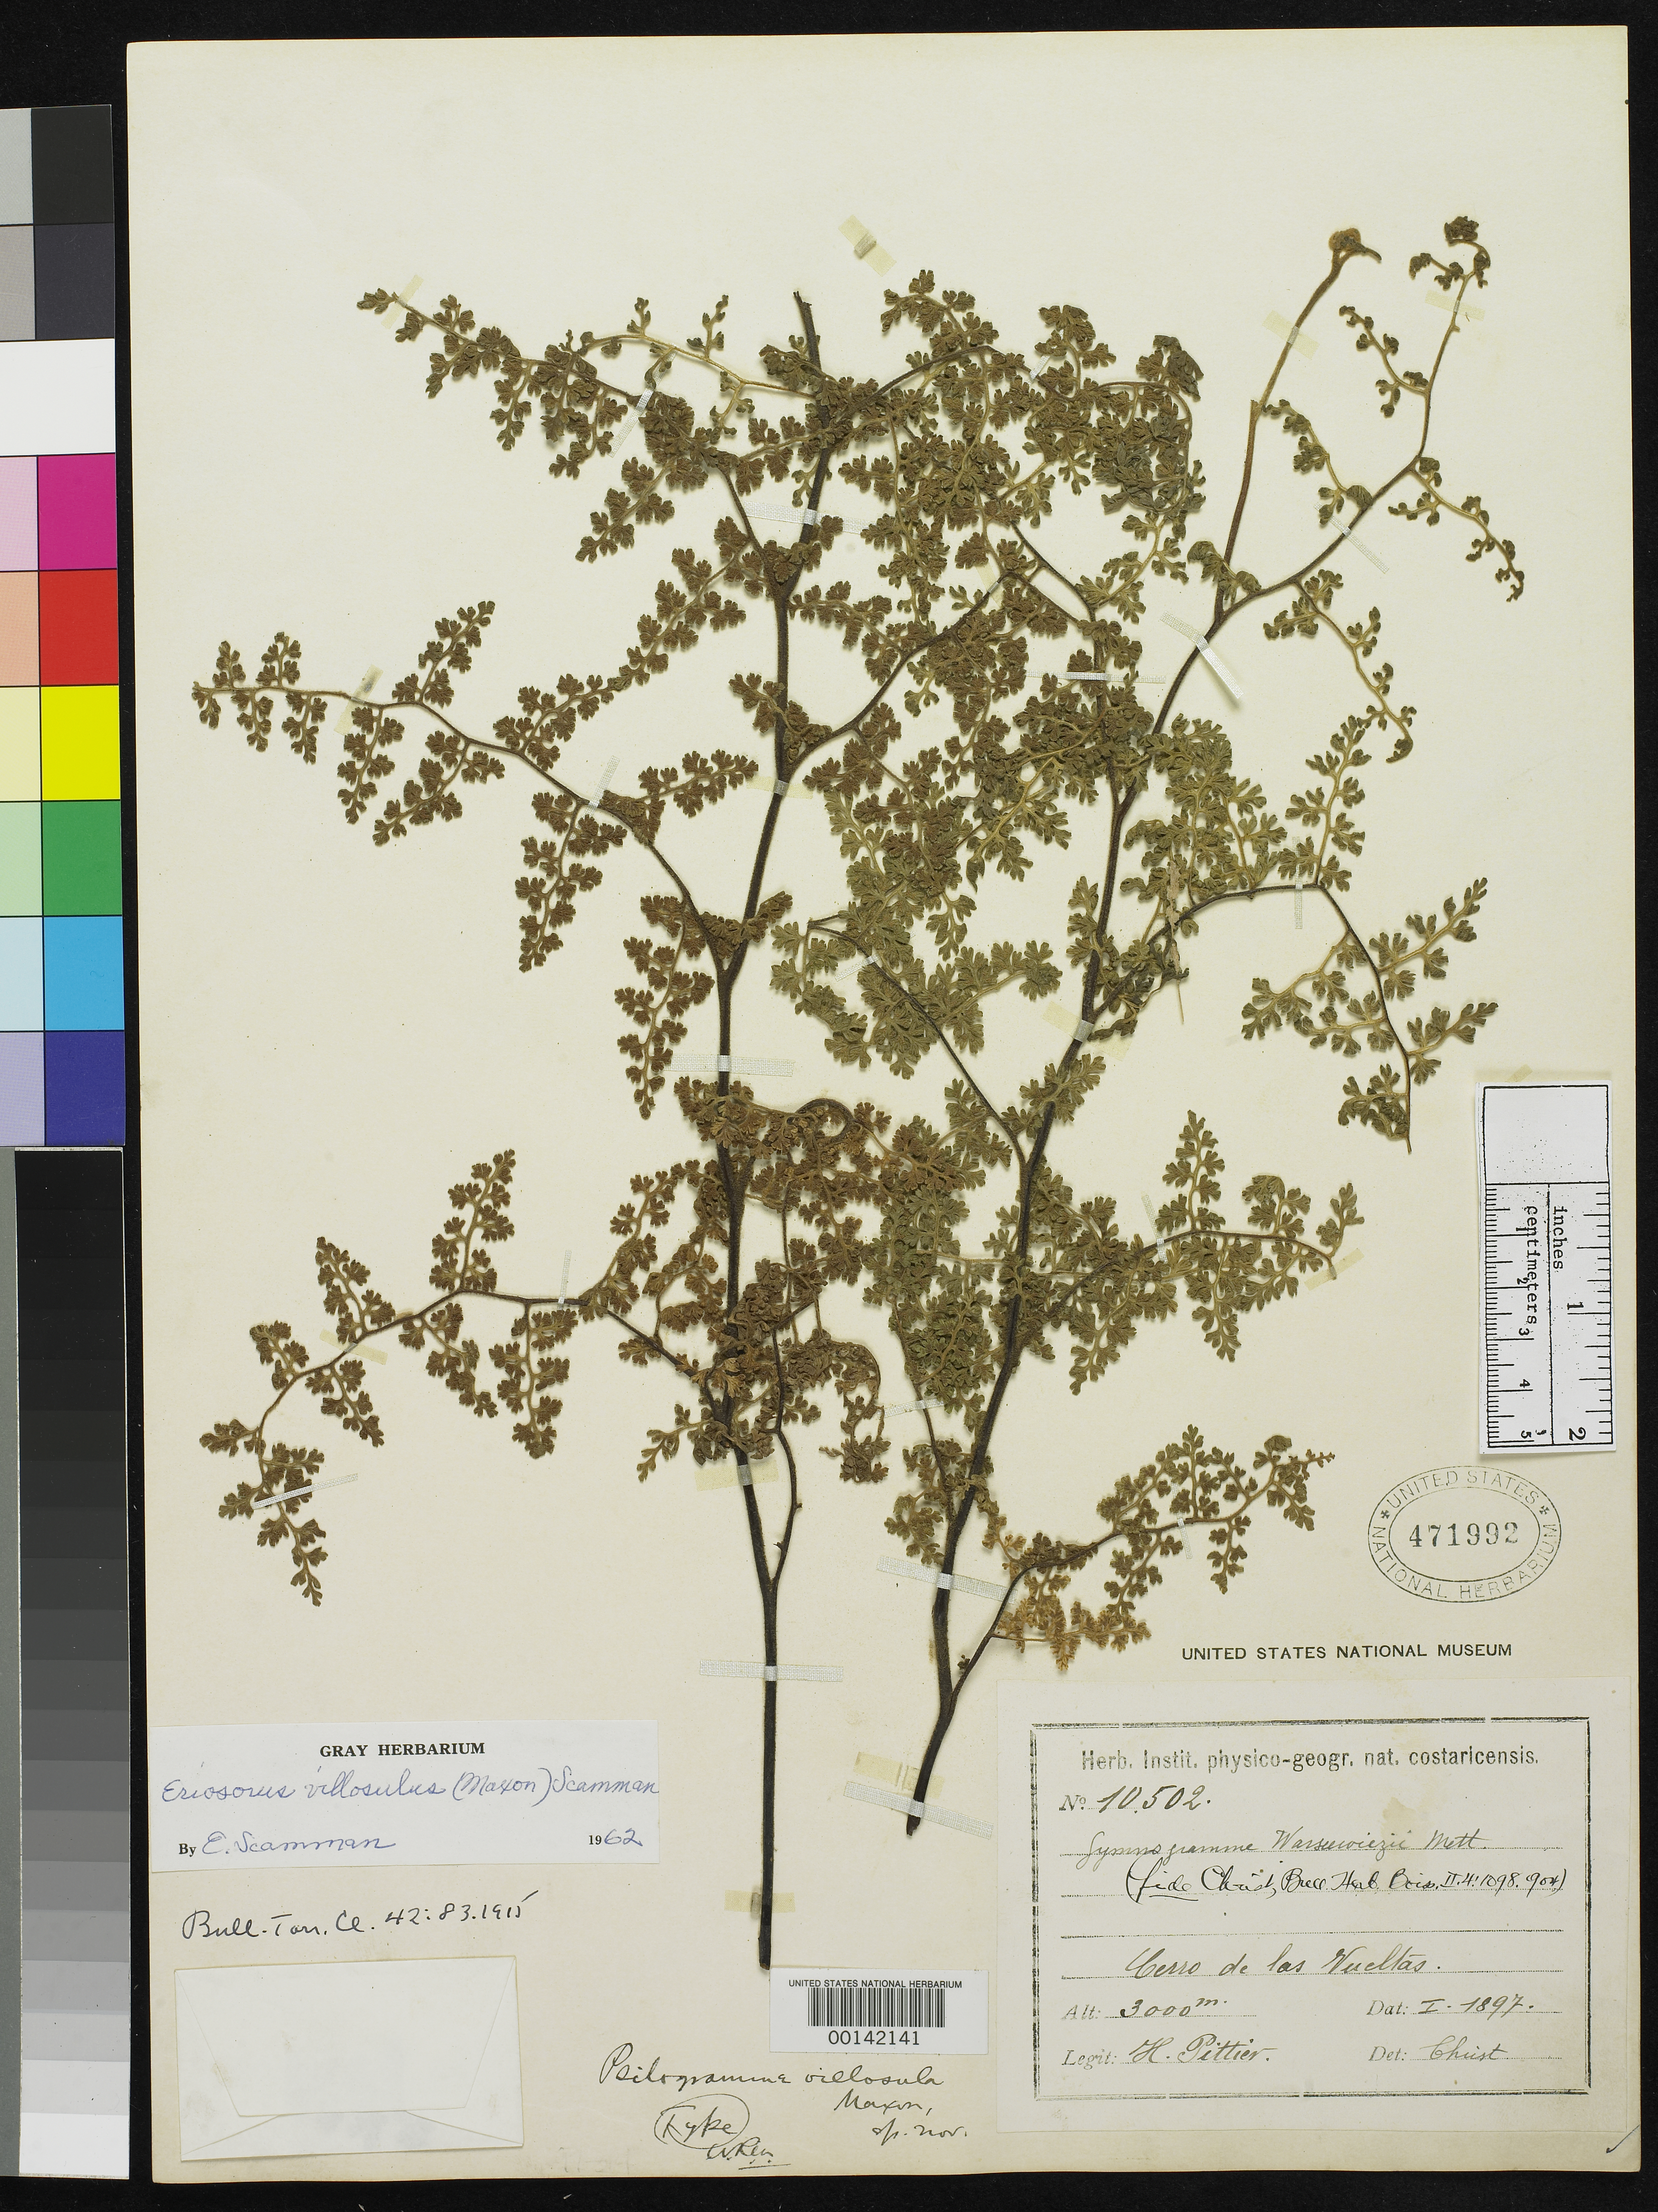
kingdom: Plantae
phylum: Tracheophyta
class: Polypodiopsida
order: Polypodiales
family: Pteridaceae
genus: Psilogramme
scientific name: Psilogramme villosula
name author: Maxon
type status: Holotype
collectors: H. F. Pittier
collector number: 10502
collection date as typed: Jan 1897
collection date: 1897-01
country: Costa Rica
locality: Cerro de Las Vueltas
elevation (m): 3000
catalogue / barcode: US 471992